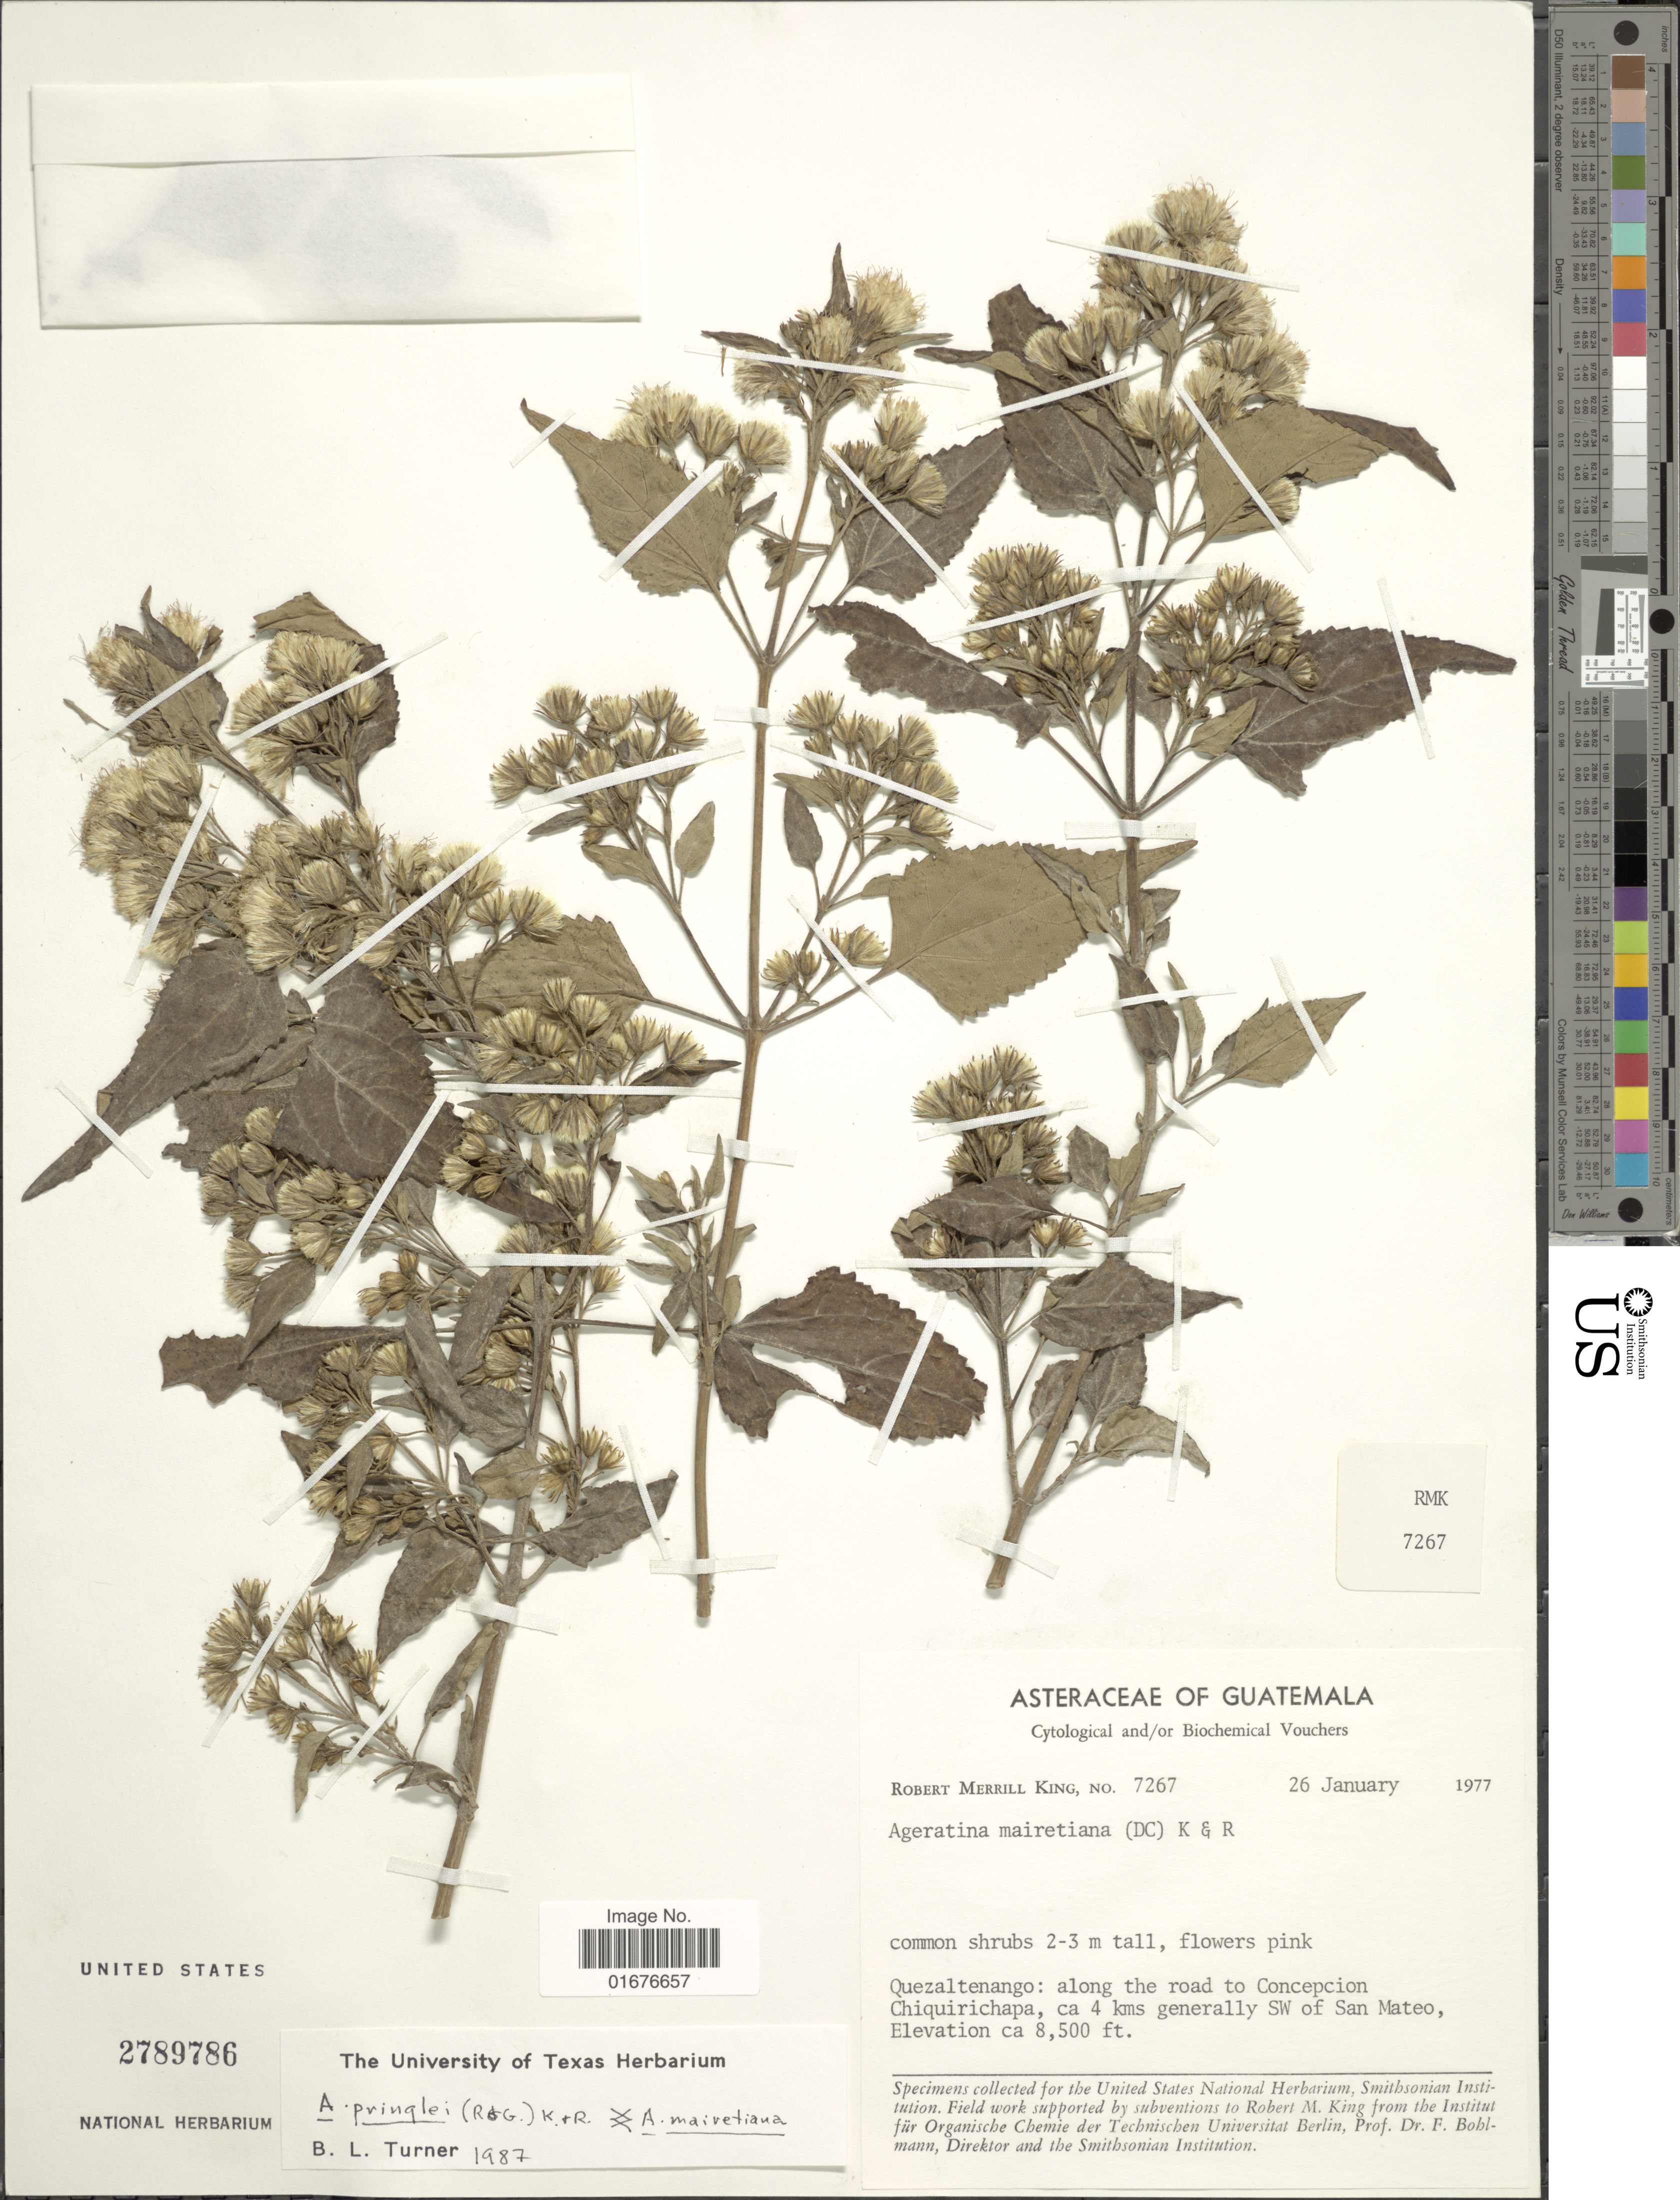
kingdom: Plantae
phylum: Tracheophyta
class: Magnoliopsida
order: Asterales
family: Asteraceae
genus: Ageratina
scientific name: Ageratina pringlei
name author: (B.L. Rob. & Greenm.) R.M. King & H. Rob.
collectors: R. M. King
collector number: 7267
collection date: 1977-01-26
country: Guatemala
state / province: Quetzaltenango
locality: Along the road to Concepcion Chiquirichapa, ca 4 kms generally SW of San Mateo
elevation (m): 2591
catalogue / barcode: US 2789786